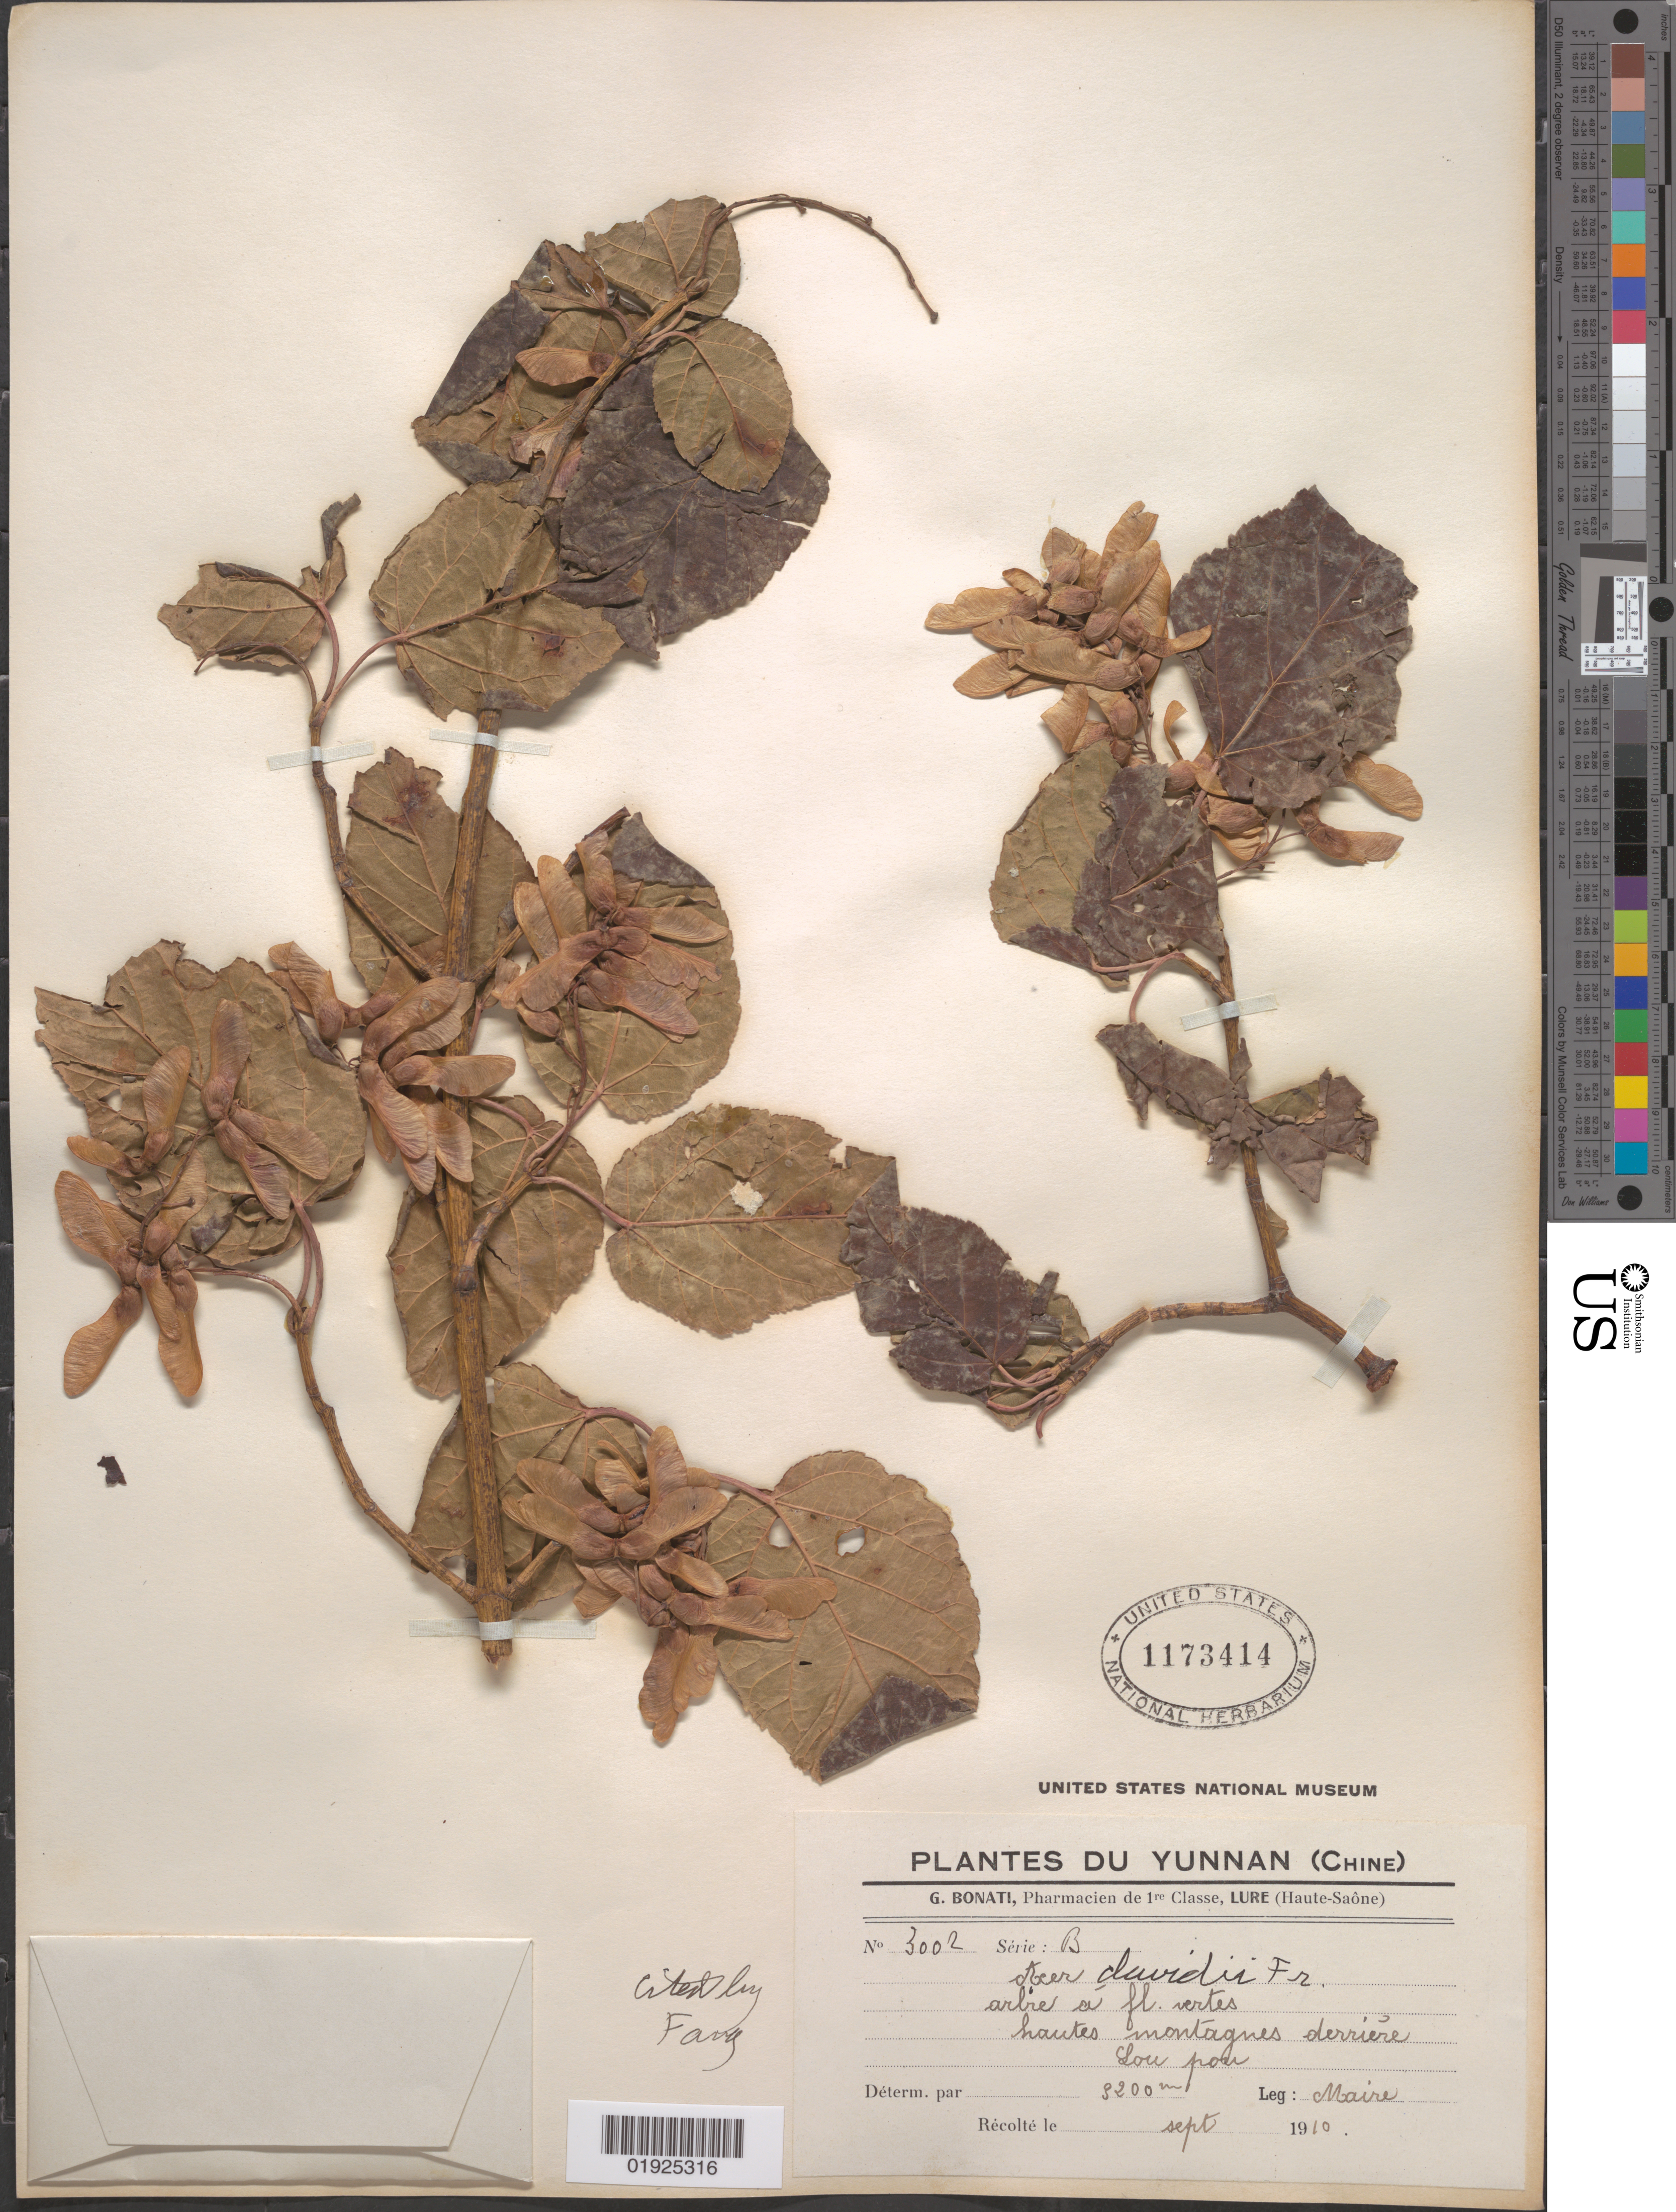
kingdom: Plantae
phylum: Tracheophyta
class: Magnoliopsida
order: Sapindales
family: Sapindaceae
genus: Acer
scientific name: Acer sikkimense subsp. davidii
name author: (Franch.) Wesm.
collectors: E. E. Maire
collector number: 3002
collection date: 1910-09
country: China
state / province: Yunnan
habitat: Hautes montagnes derriere Lou pou [?]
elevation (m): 3200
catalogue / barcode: US 1173414